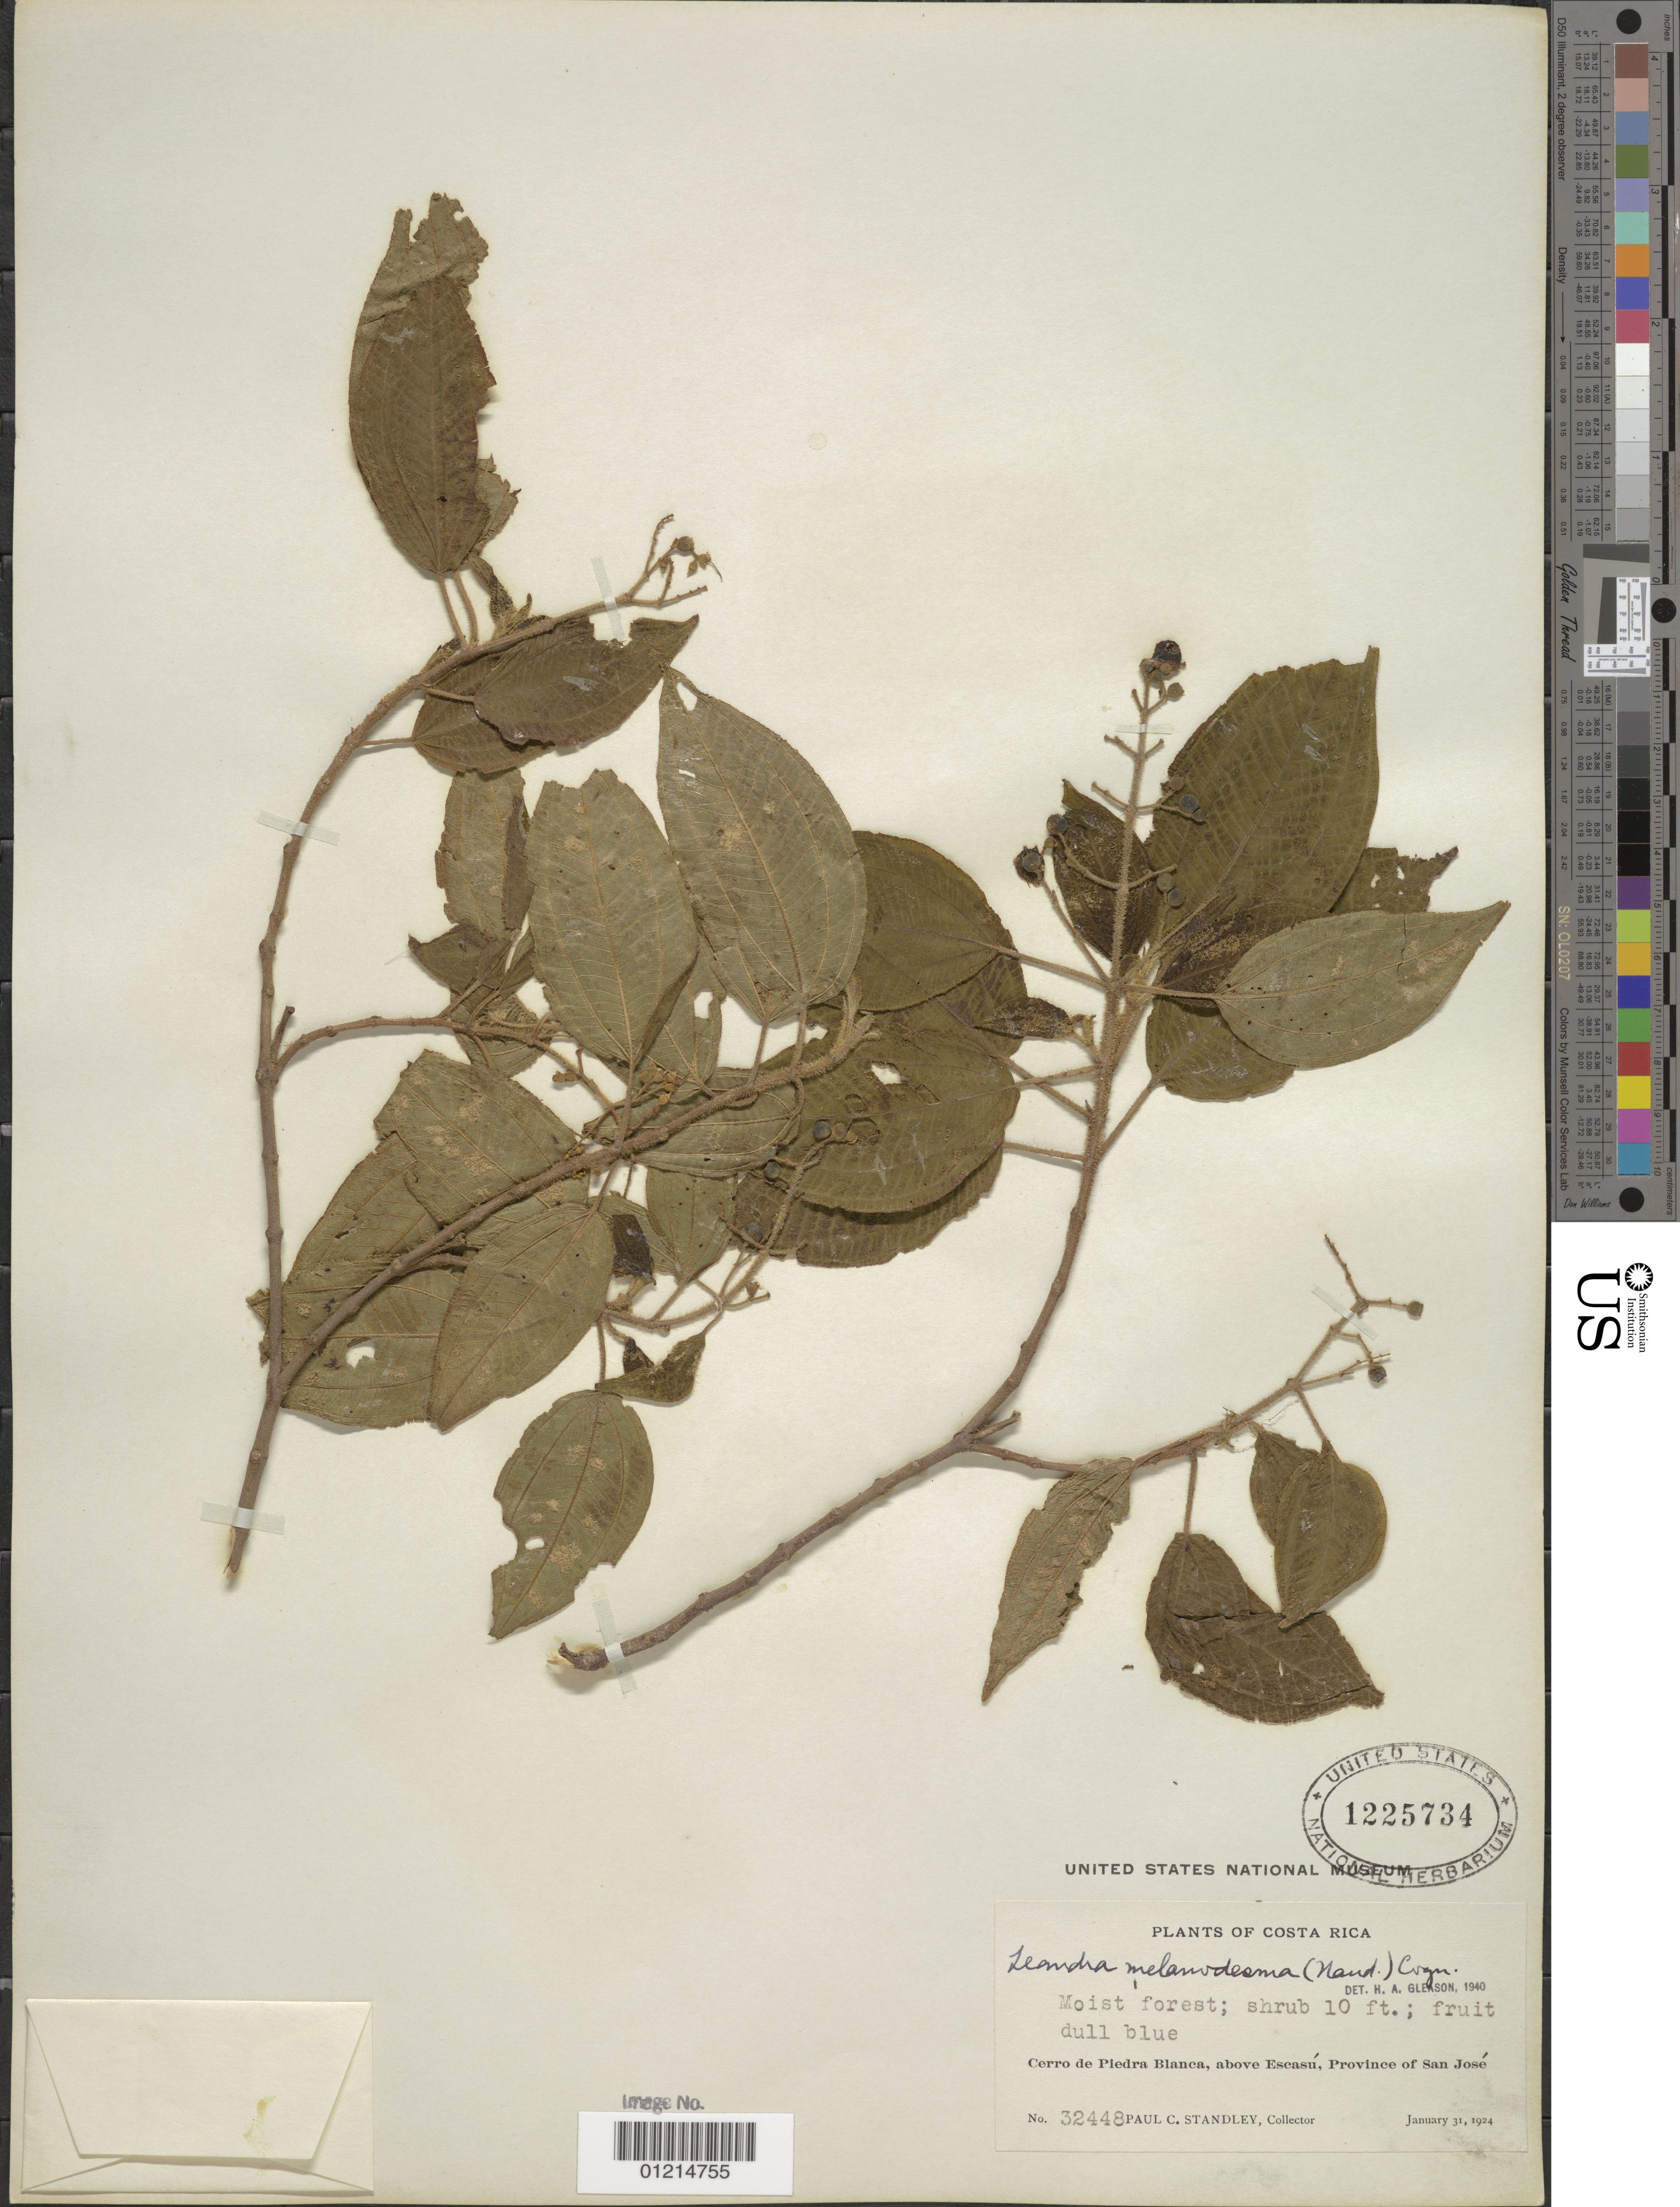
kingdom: Plantae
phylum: Tracheophyta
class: Magnoliopsida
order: Myrtales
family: Melastomataceae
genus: Leandra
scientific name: Leandra melanodesma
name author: (Naudin) Cogn.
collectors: P. C. Standley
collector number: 32448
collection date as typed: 31 Jan 1924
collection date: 1924-01-31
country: Costa Rica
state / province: San José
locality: Cerro de Piedra Blanca, above Escasú.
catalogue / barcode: US 1225734